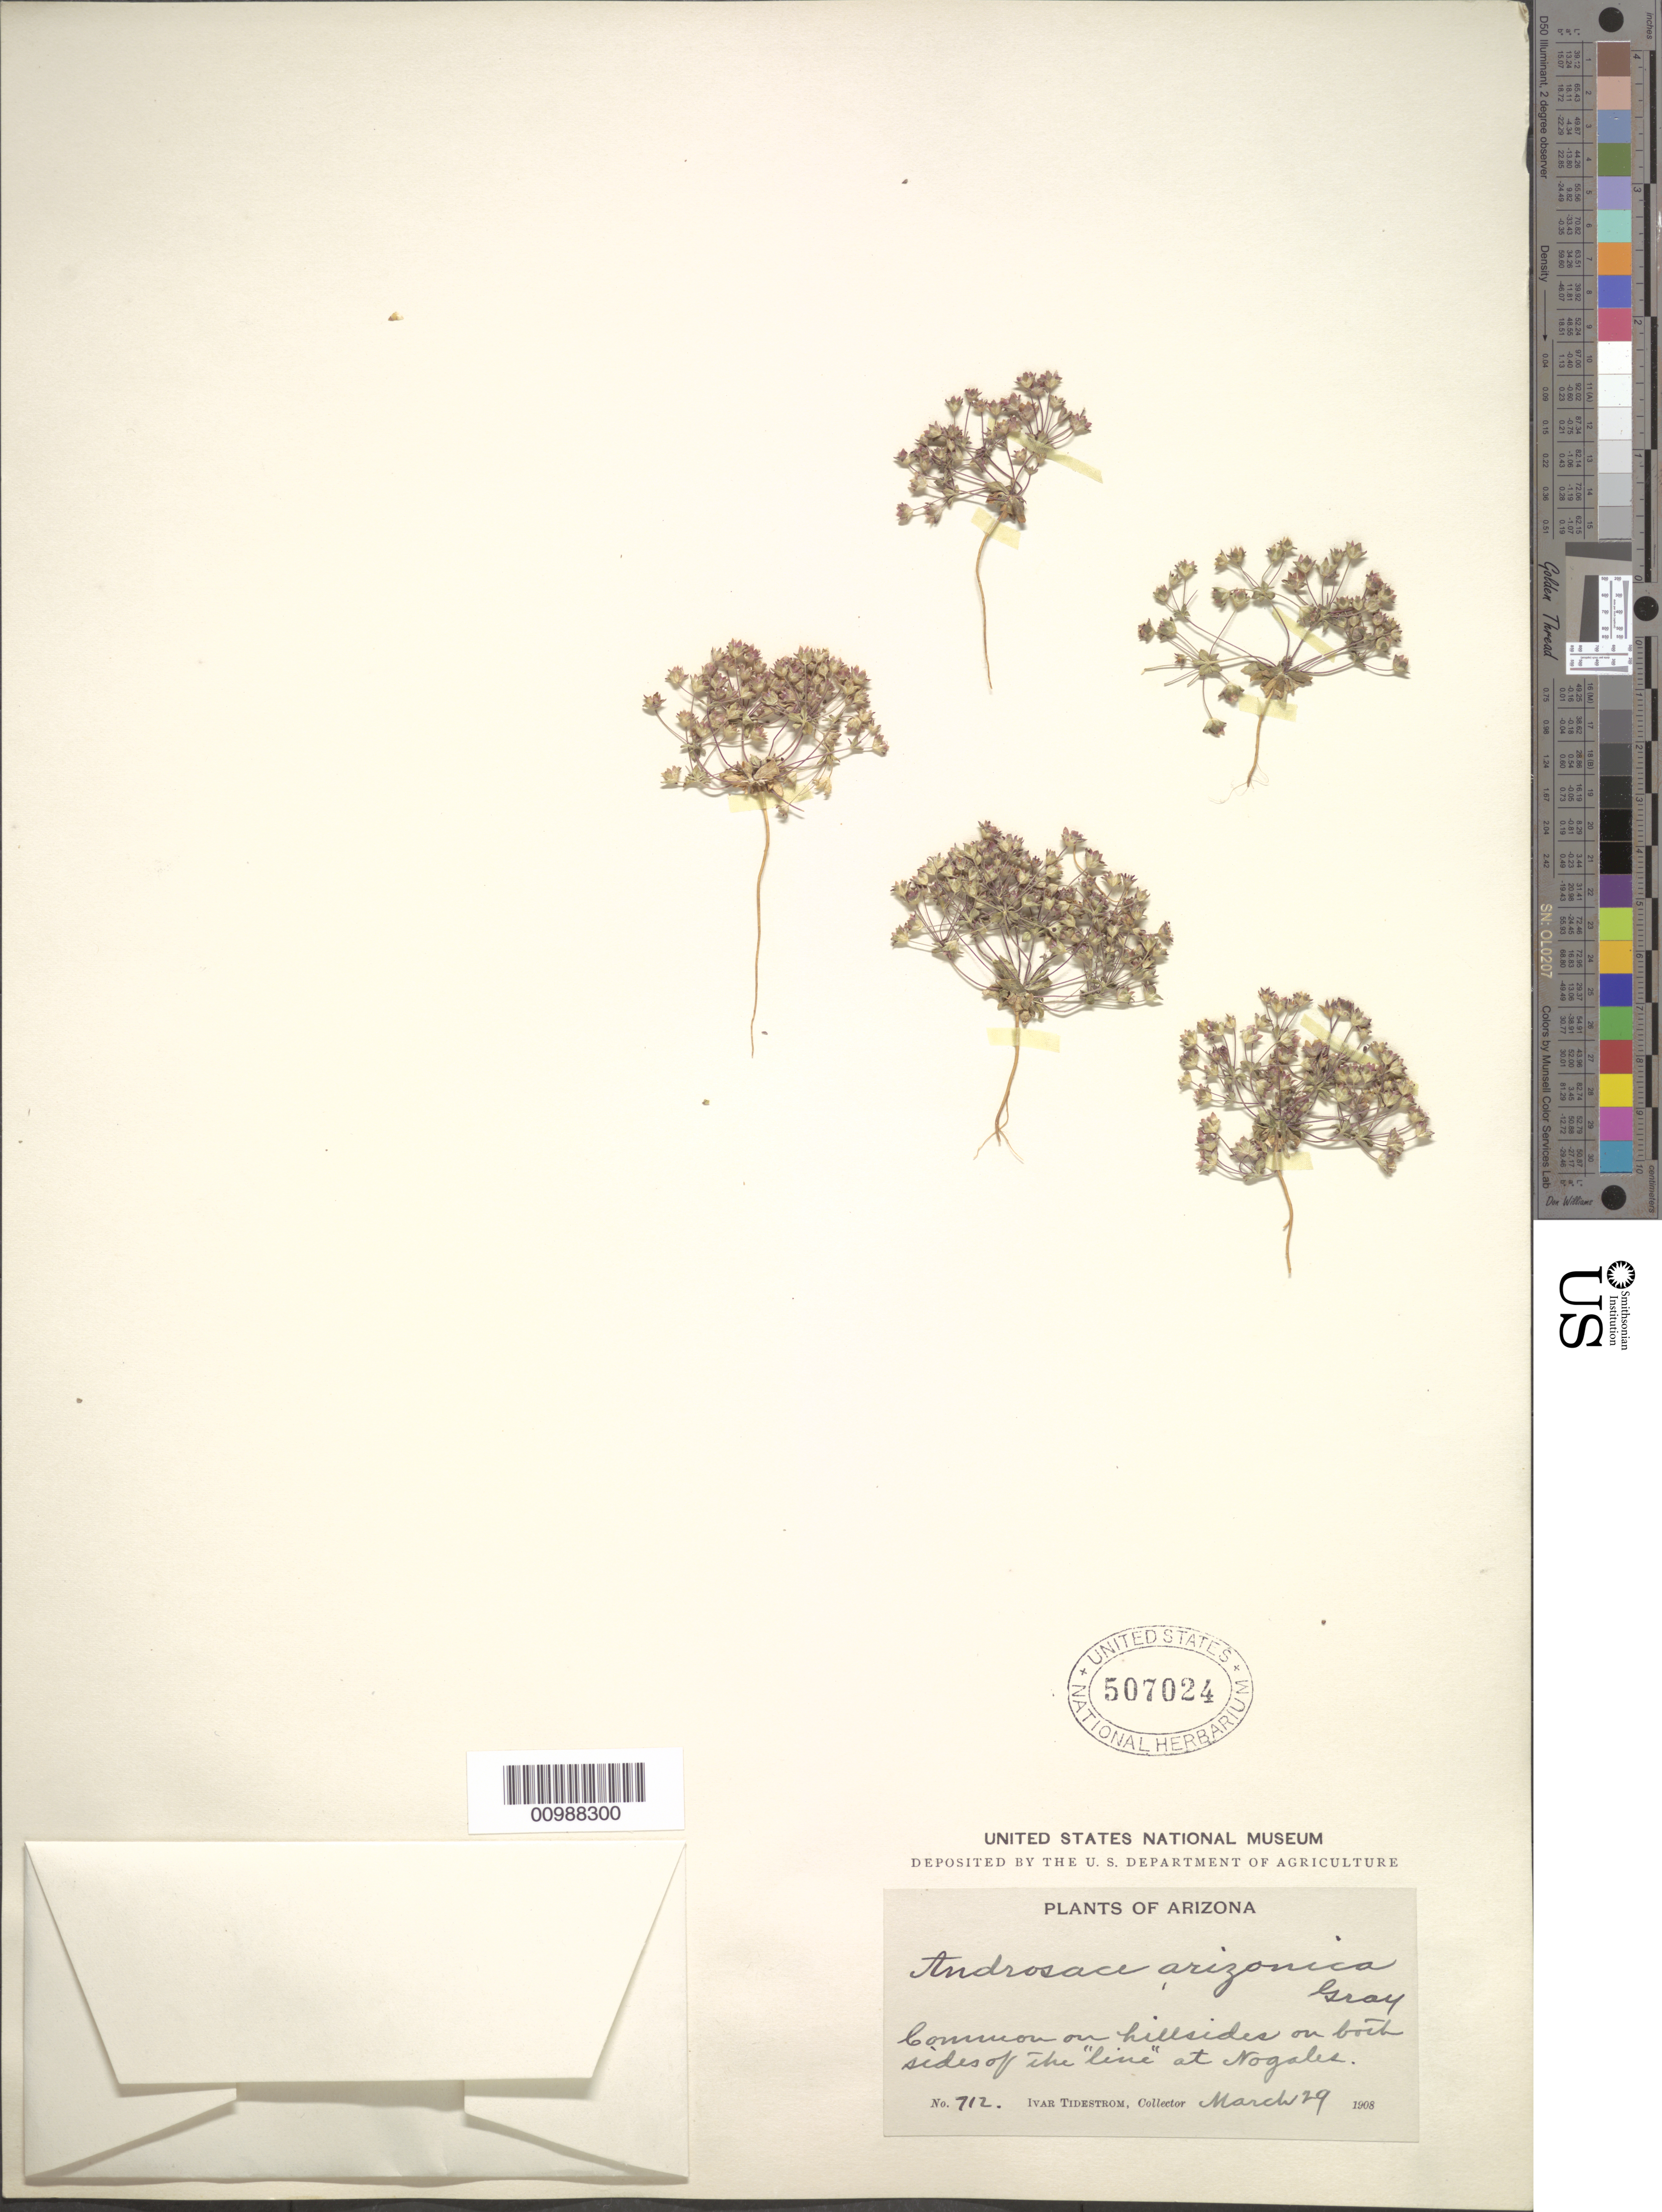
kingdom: Plantae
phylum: Tracheophyta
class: Magnoliopsida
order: Ericales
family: Primulaceae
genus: Androsace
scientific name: Androsace arizonica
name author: (A. Gray) A. Gray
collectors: I. F. Tidestrom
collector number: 712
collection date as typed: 29 Mar 1908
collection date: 1908-03-29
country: United States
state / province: Arizona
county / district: Santa Cruz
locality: Common on the hillside on both sides of the line at Nogales.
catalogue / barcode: US 507024